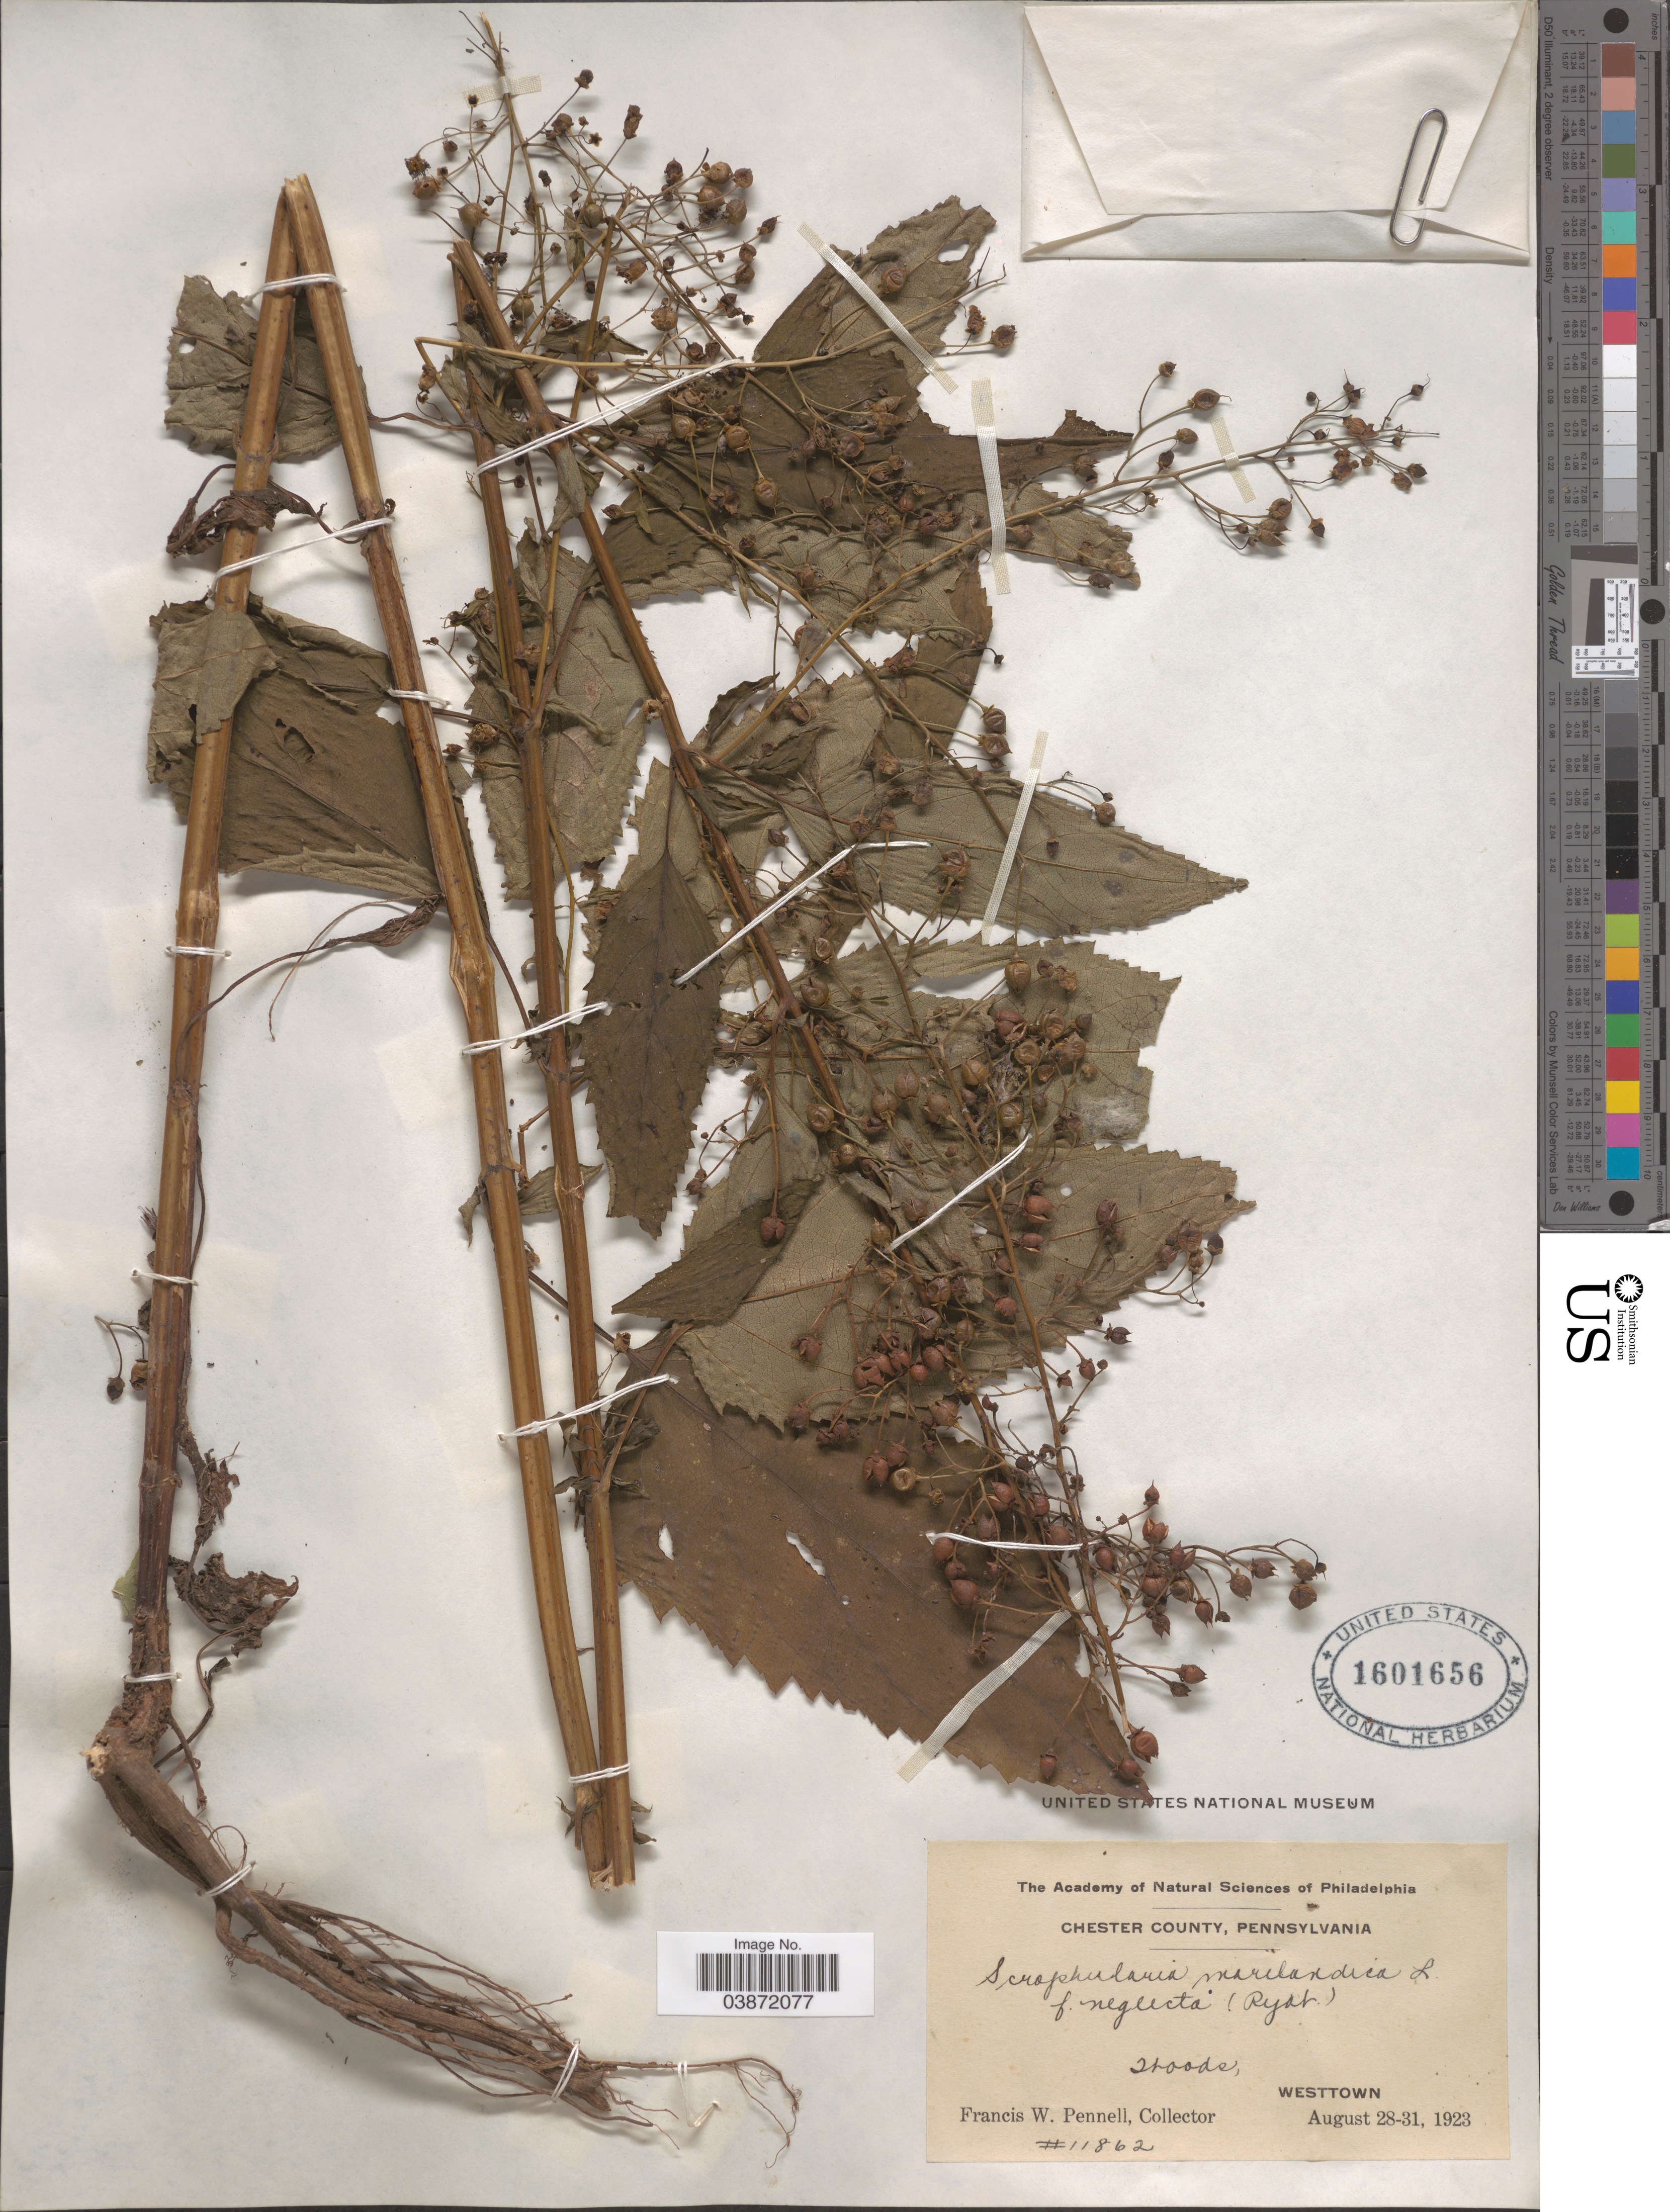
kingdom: Plantae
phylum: Tracheophyta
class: Magnoliopsida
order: Lamiales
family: Scrophulariaceae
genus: Scrophularia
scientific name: Scrophularia marilandica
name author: L.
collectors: F. W. Pennell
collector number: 11862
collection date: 1923-08-28/1923-08-31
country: United States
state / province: Pennsylvania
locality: Chester County. Westtown.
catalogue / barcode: US 1601656